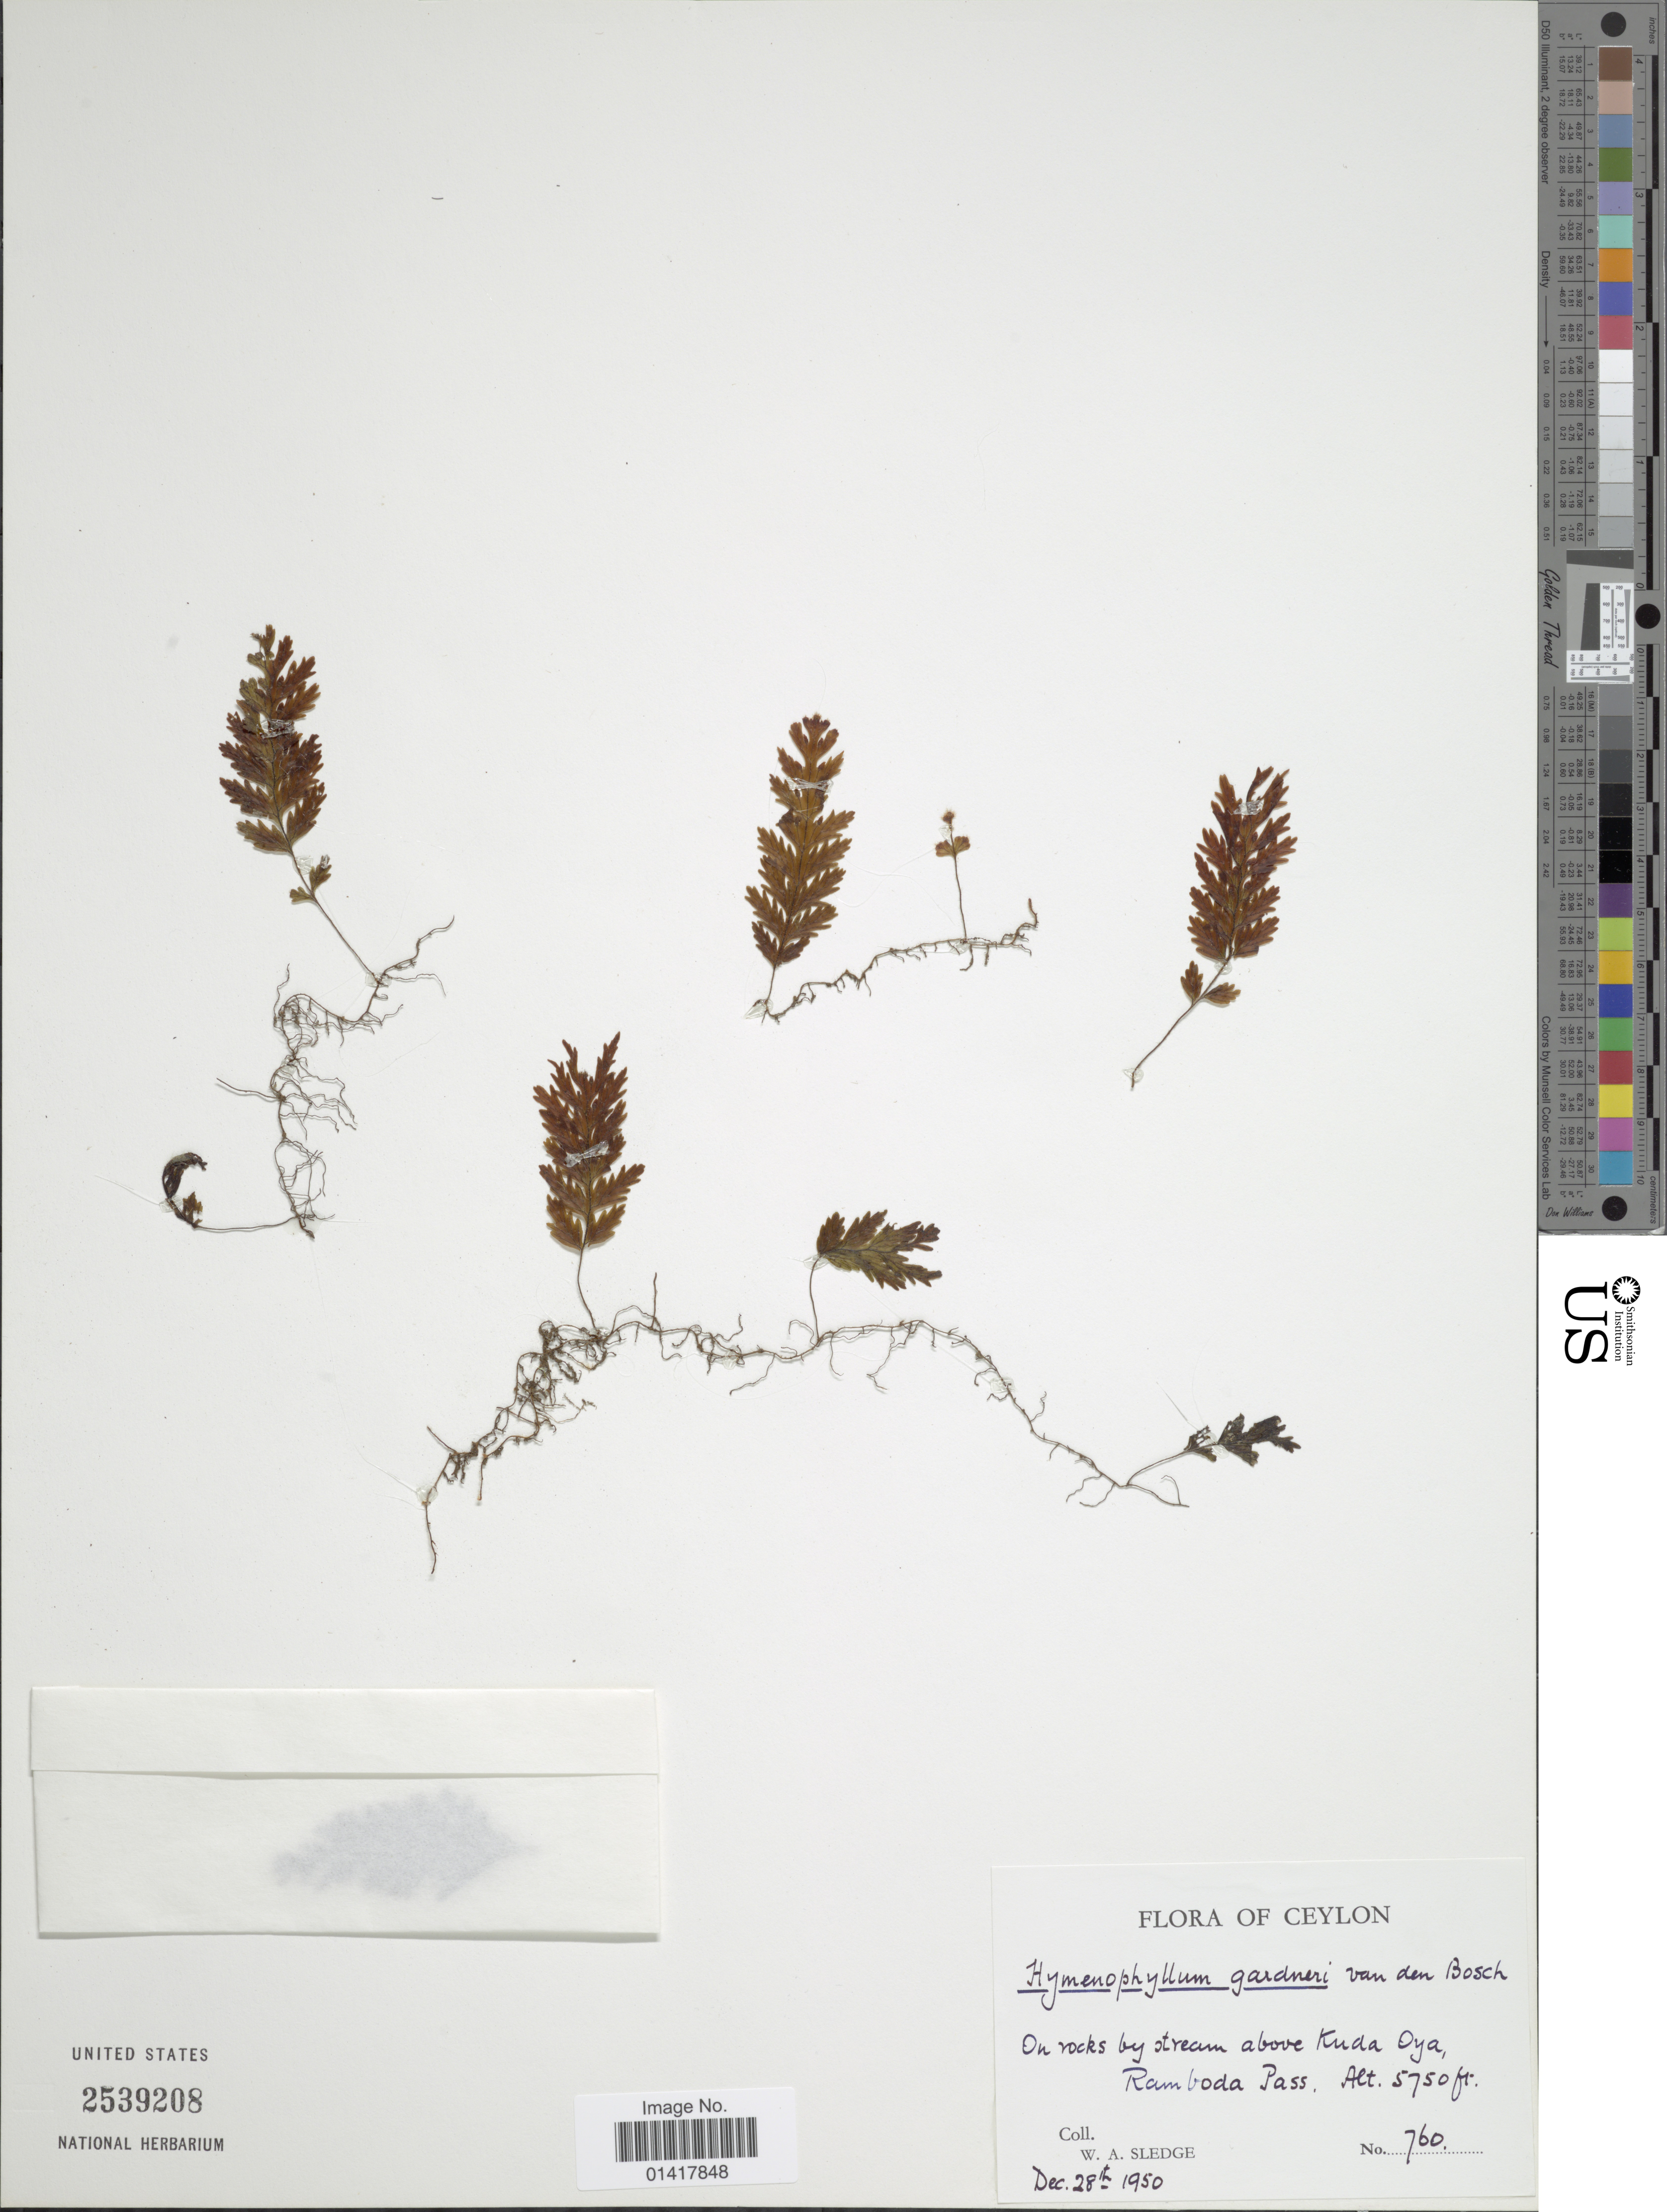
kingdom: Plantae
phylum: Tracheophyta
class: Polypodiopsida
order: Hymenophyllales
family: Hymenophyllaceae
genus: Hymenophyllum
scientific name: Hymenophyllum gardneri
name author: Bosch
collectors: W. A. Sledge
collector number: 760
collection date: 1950-12-28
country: Sri Lanka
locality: Ceylon, On rocks by stream above Kuda Oya, Ramboda Pass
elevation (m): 1753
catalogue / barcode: US 2539208